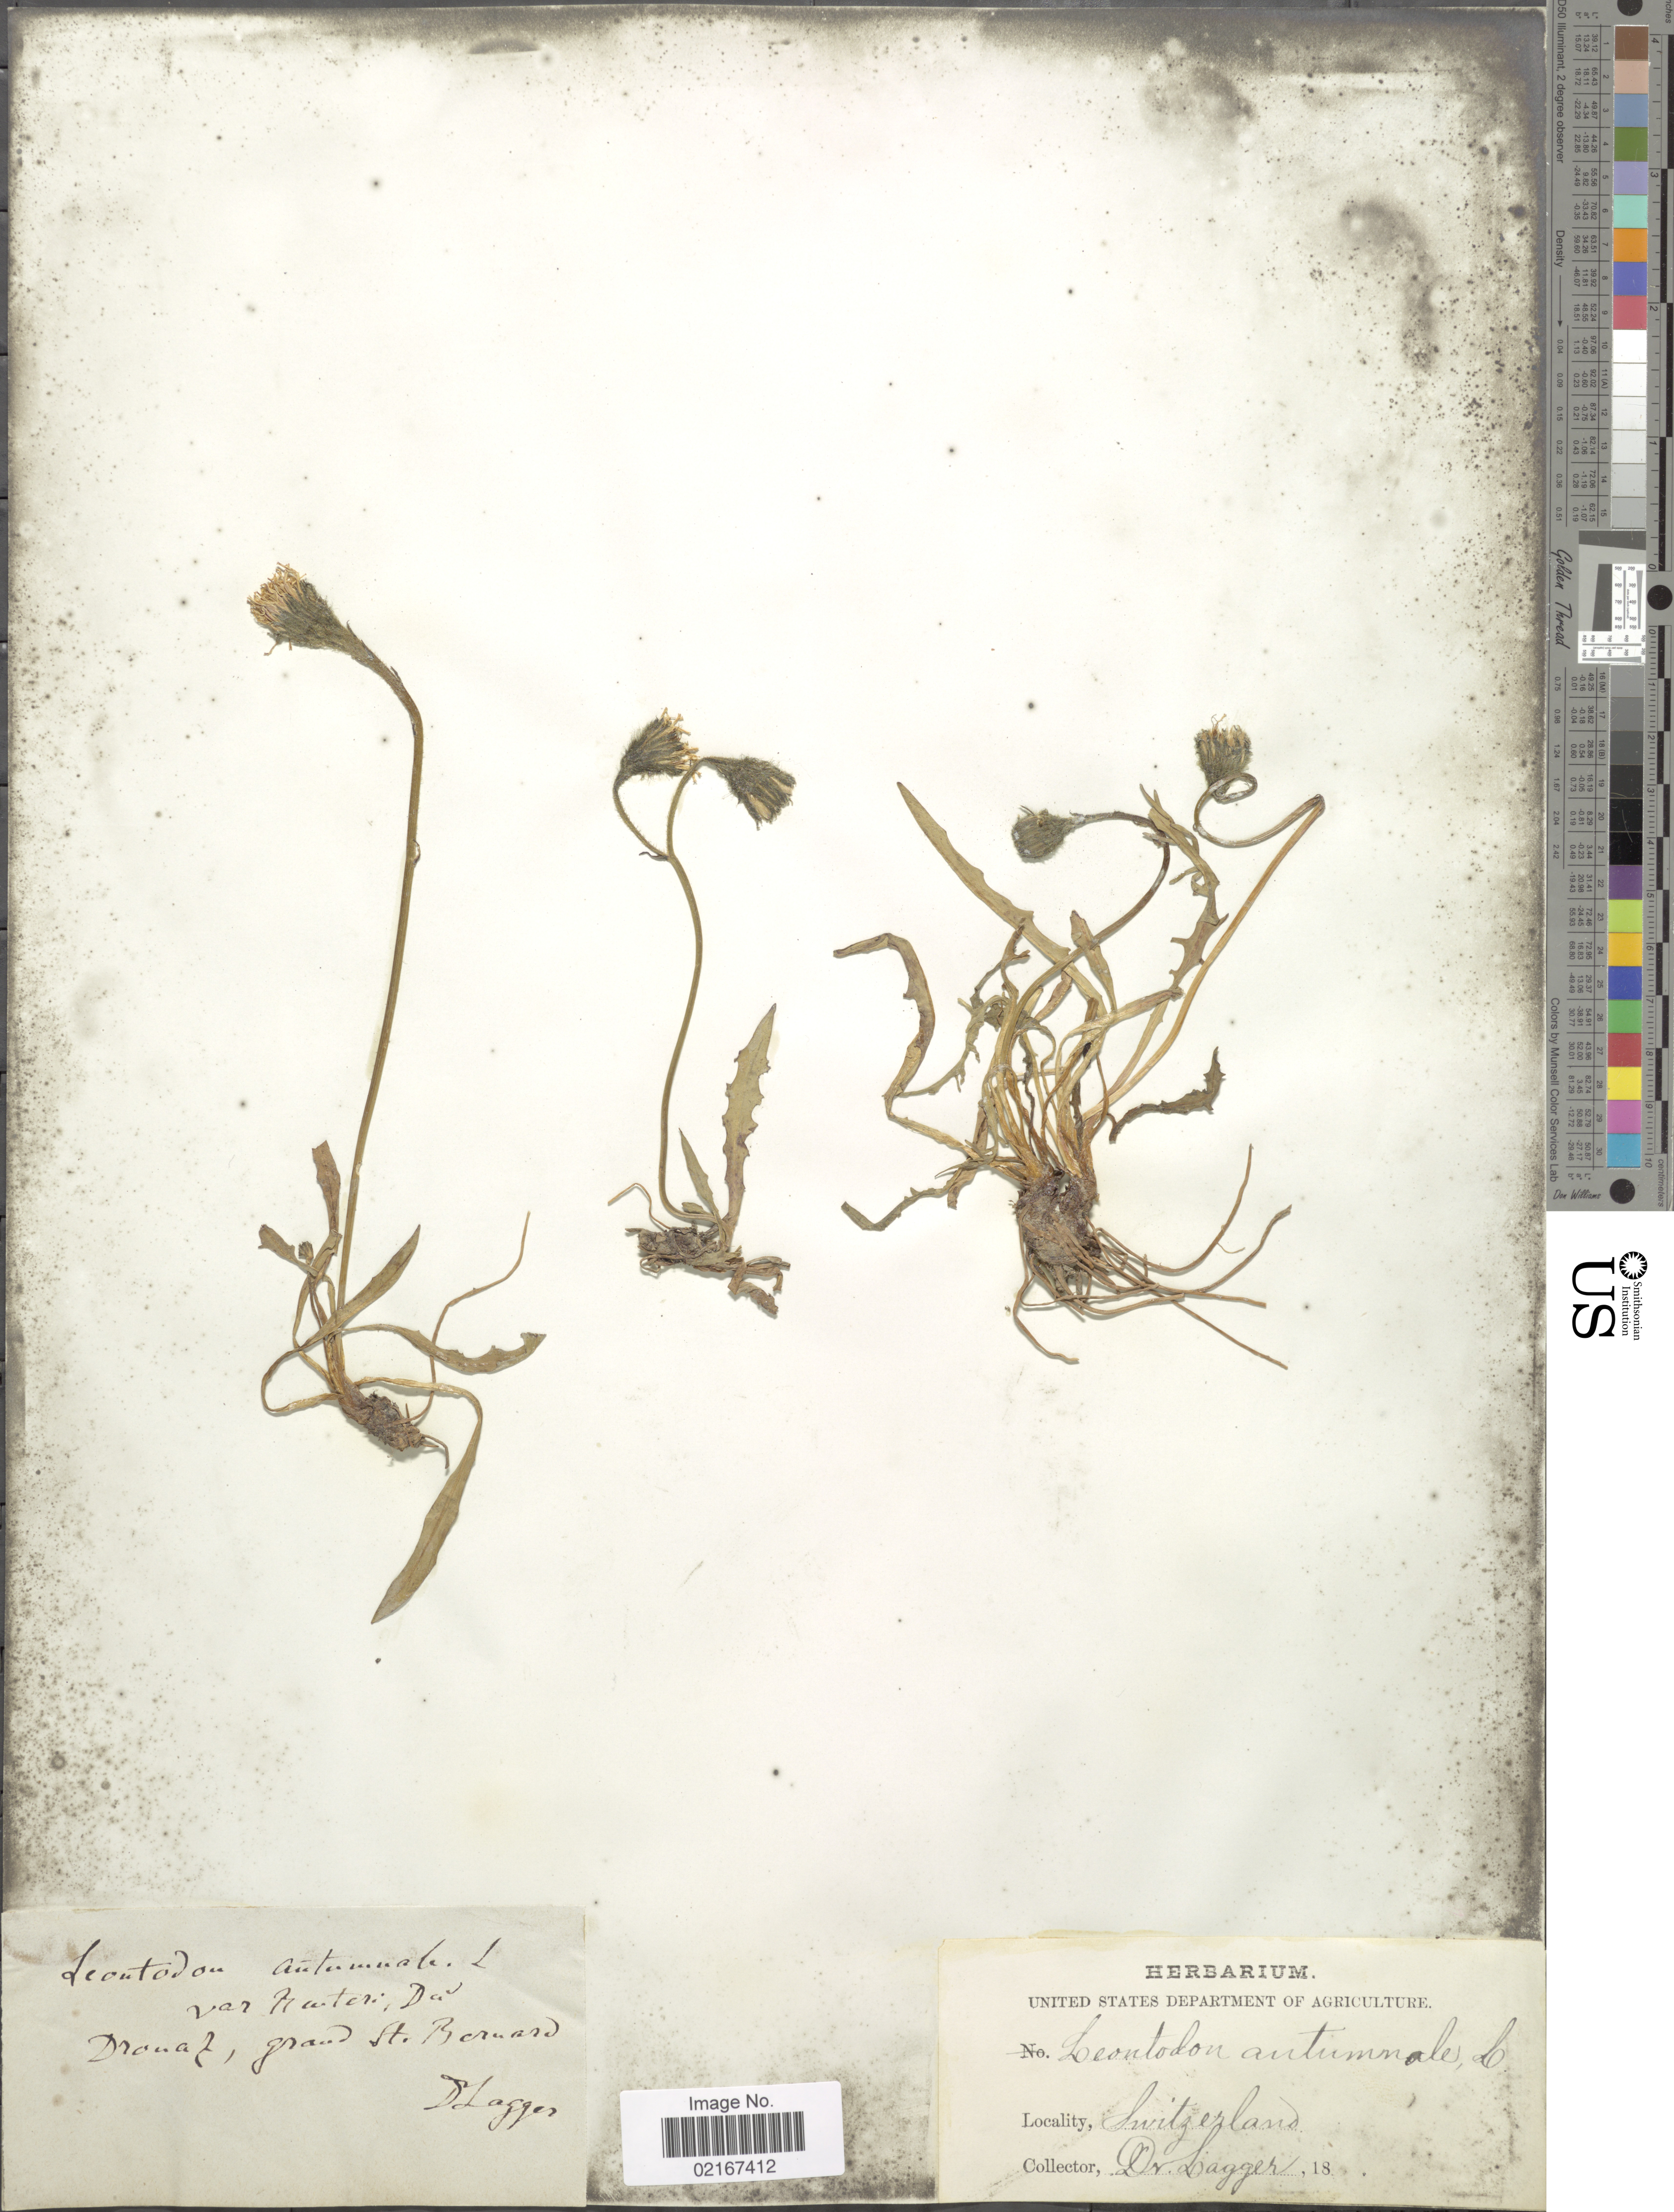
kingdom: Plantae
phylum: Tracheophyta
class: Magnoliopsida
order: Asterales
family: Asteraceae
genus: Leontodon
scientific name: Leontodon autumnalis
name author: L.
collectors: D. Lagger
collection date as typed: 18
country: Switzerland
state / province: Valais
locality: Grand St. Bernard